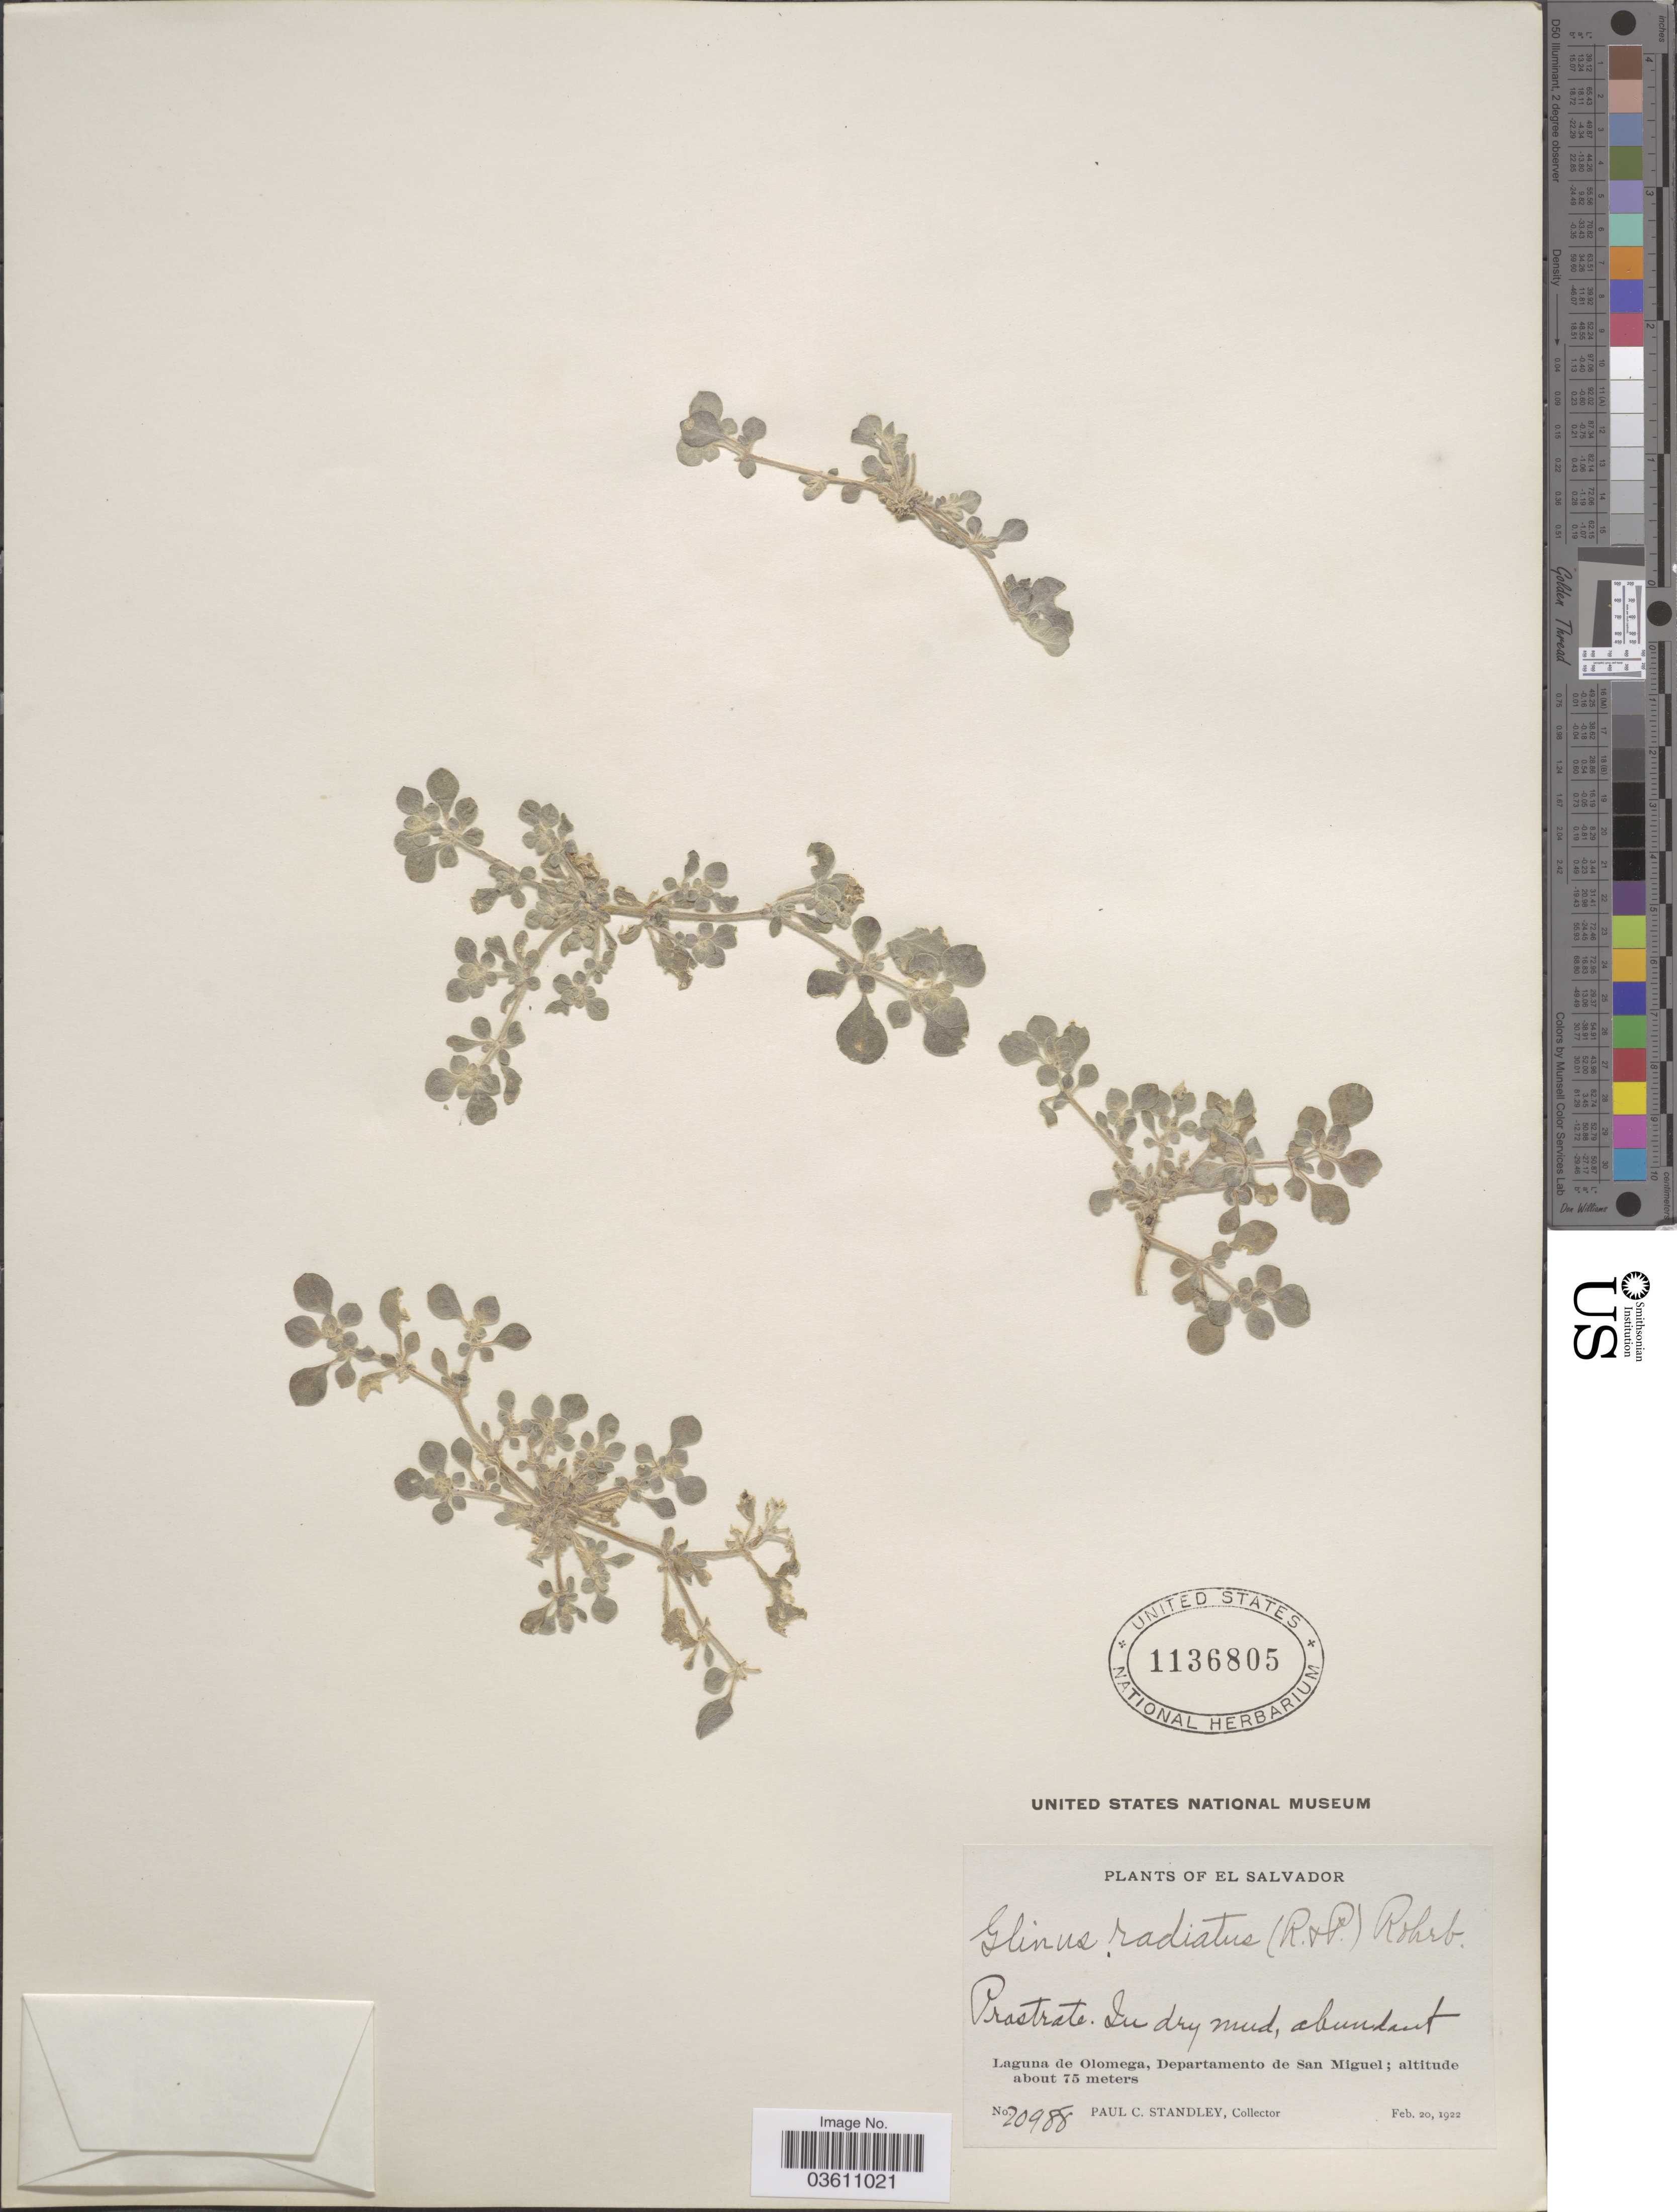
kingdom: Plantae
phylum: Tracheophyta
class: Magnoliopsida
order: Caryophyllales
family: Molluginaceae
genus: Glinus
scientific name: Glinus radiatus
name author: (Ruiz & Pav.) Rohrb.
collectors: P. C. Standley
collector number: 20988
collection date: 1922-02-20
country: El Salvador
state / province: San Miguel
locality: Laguna de Olomega, Departamento de San Miguel.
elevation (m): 75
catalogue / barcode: US 1136805